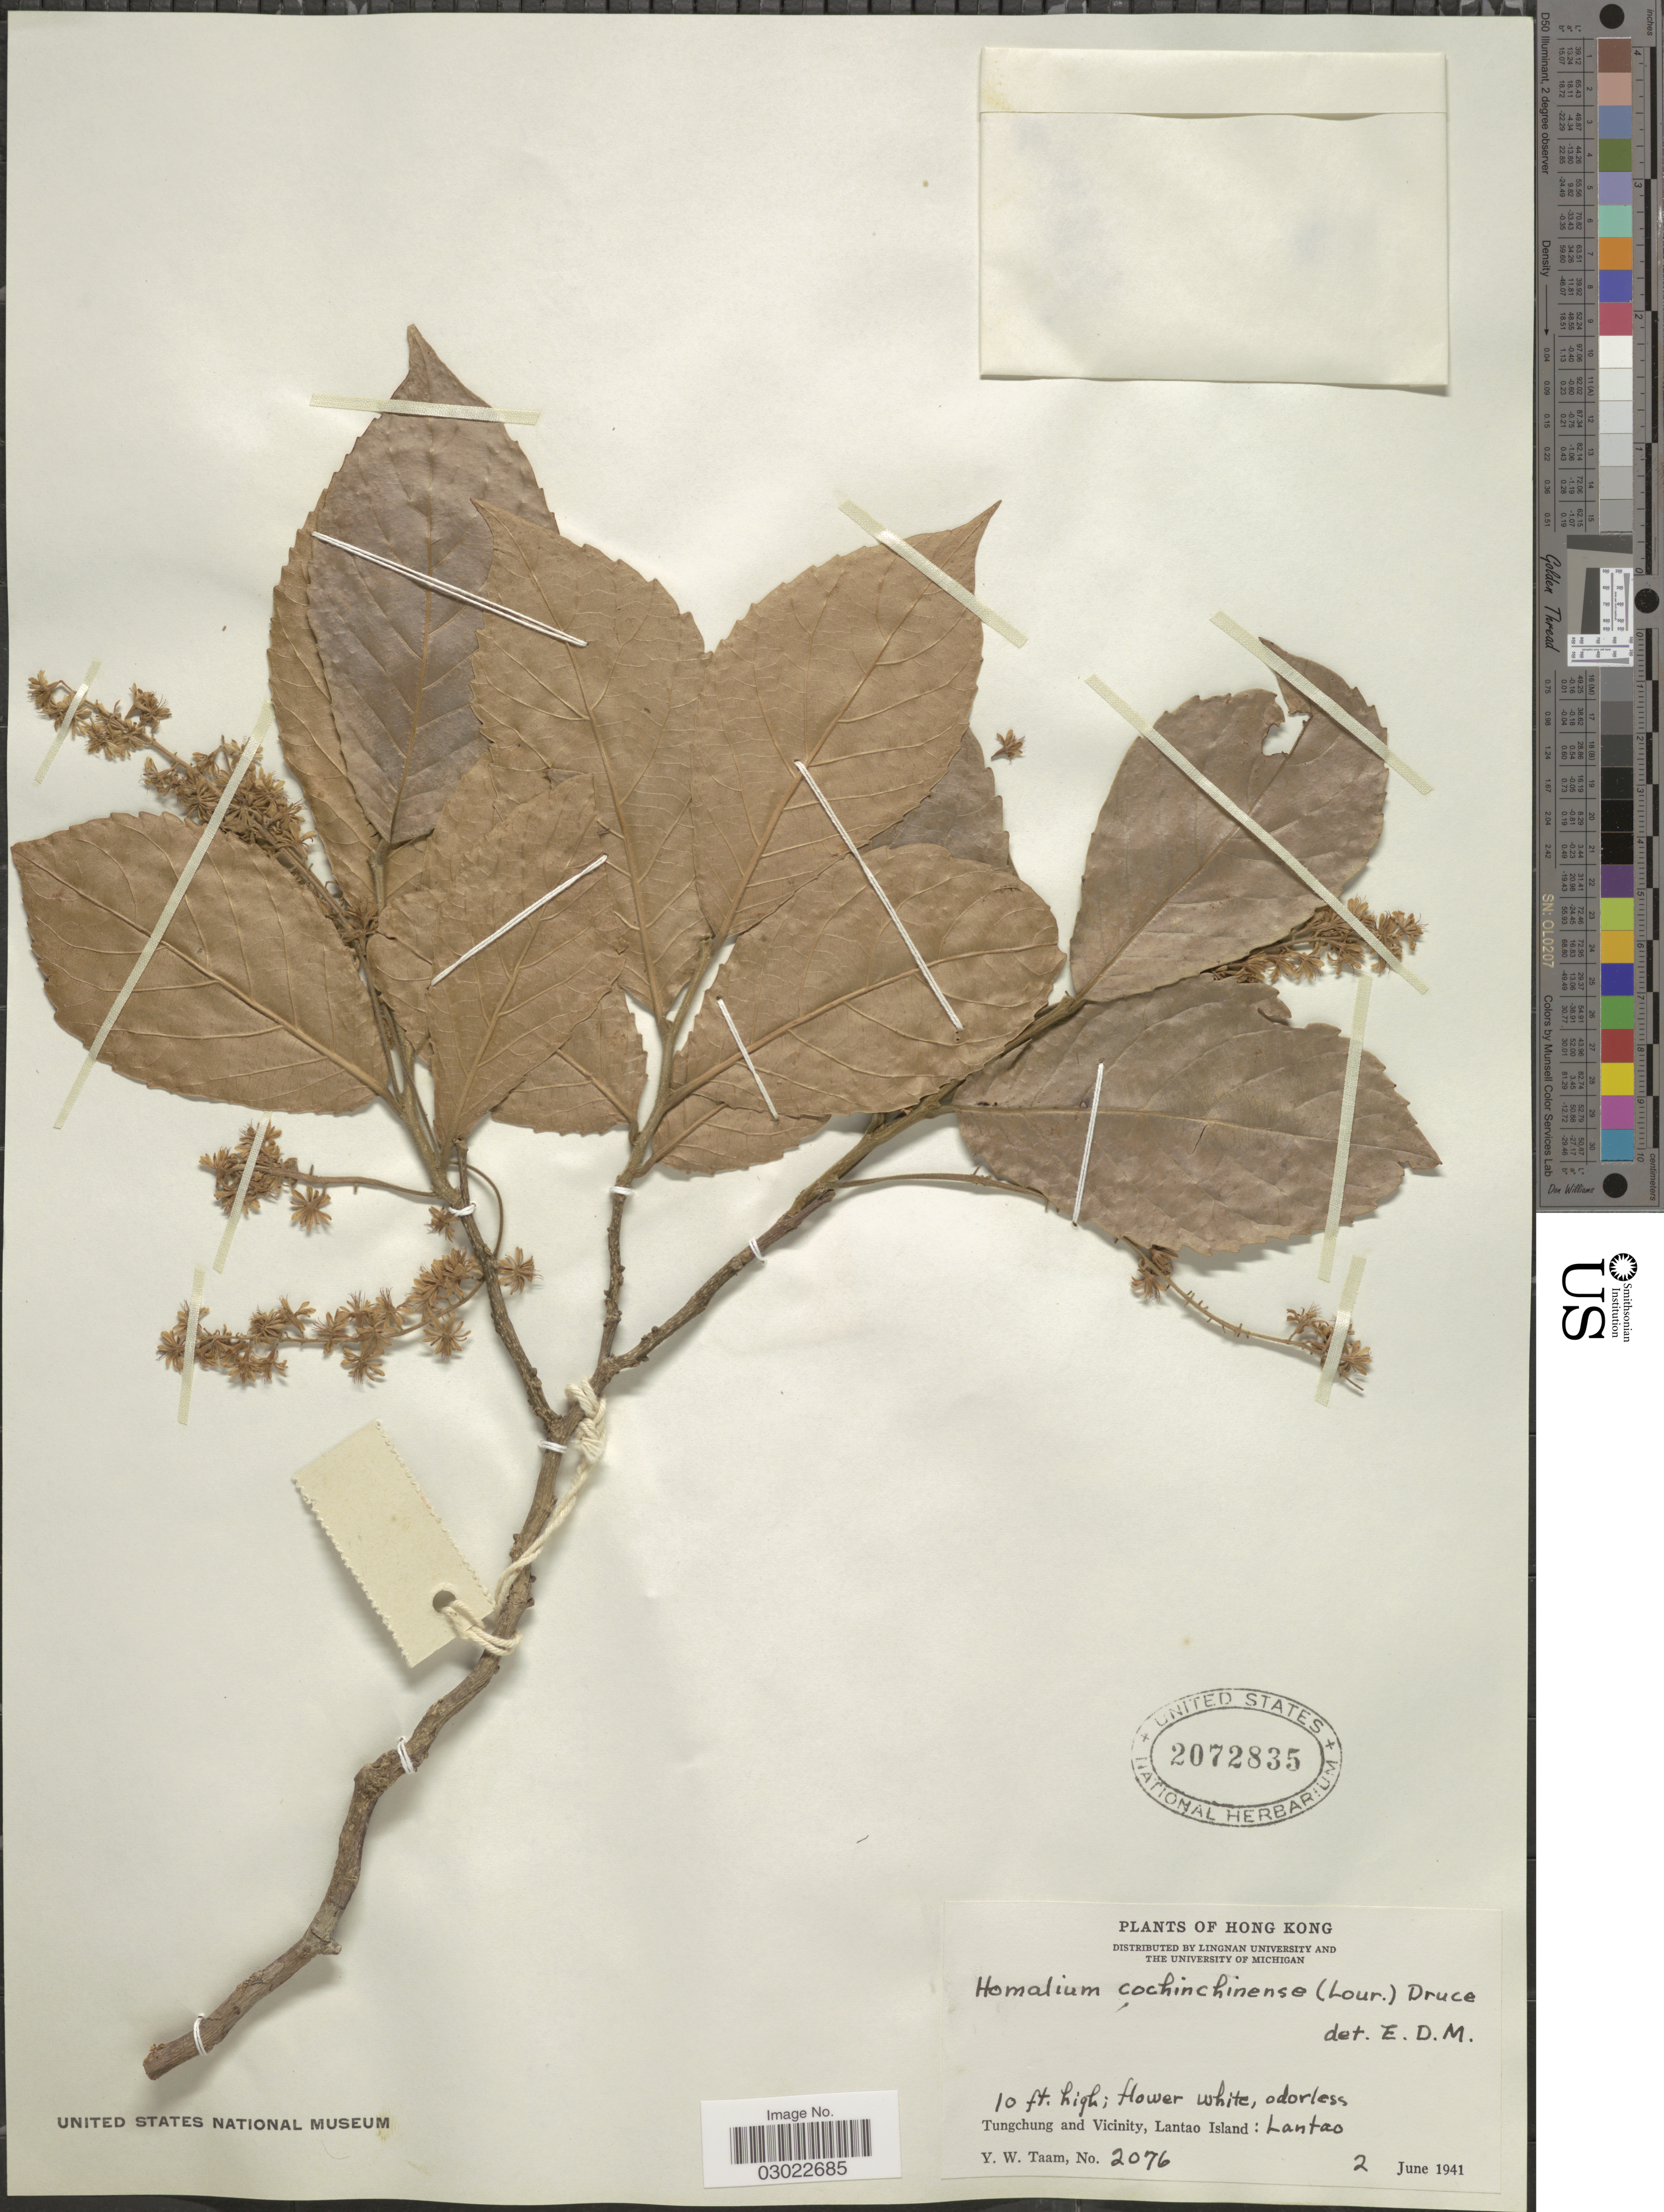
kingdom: Plantae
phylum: Tracheophyta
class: Magnoliopsida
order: Malpighiales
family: Salicaceae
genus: Homalium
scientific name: Homalium cochinchinensis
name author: (Lour.) Druce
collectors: Y. W. Taam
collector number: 2076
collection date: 1941-06-02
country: China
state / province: Hong Kong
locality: Tungchung and Vicinity, Lantao Island: Lantao.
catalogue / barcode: US 2072835